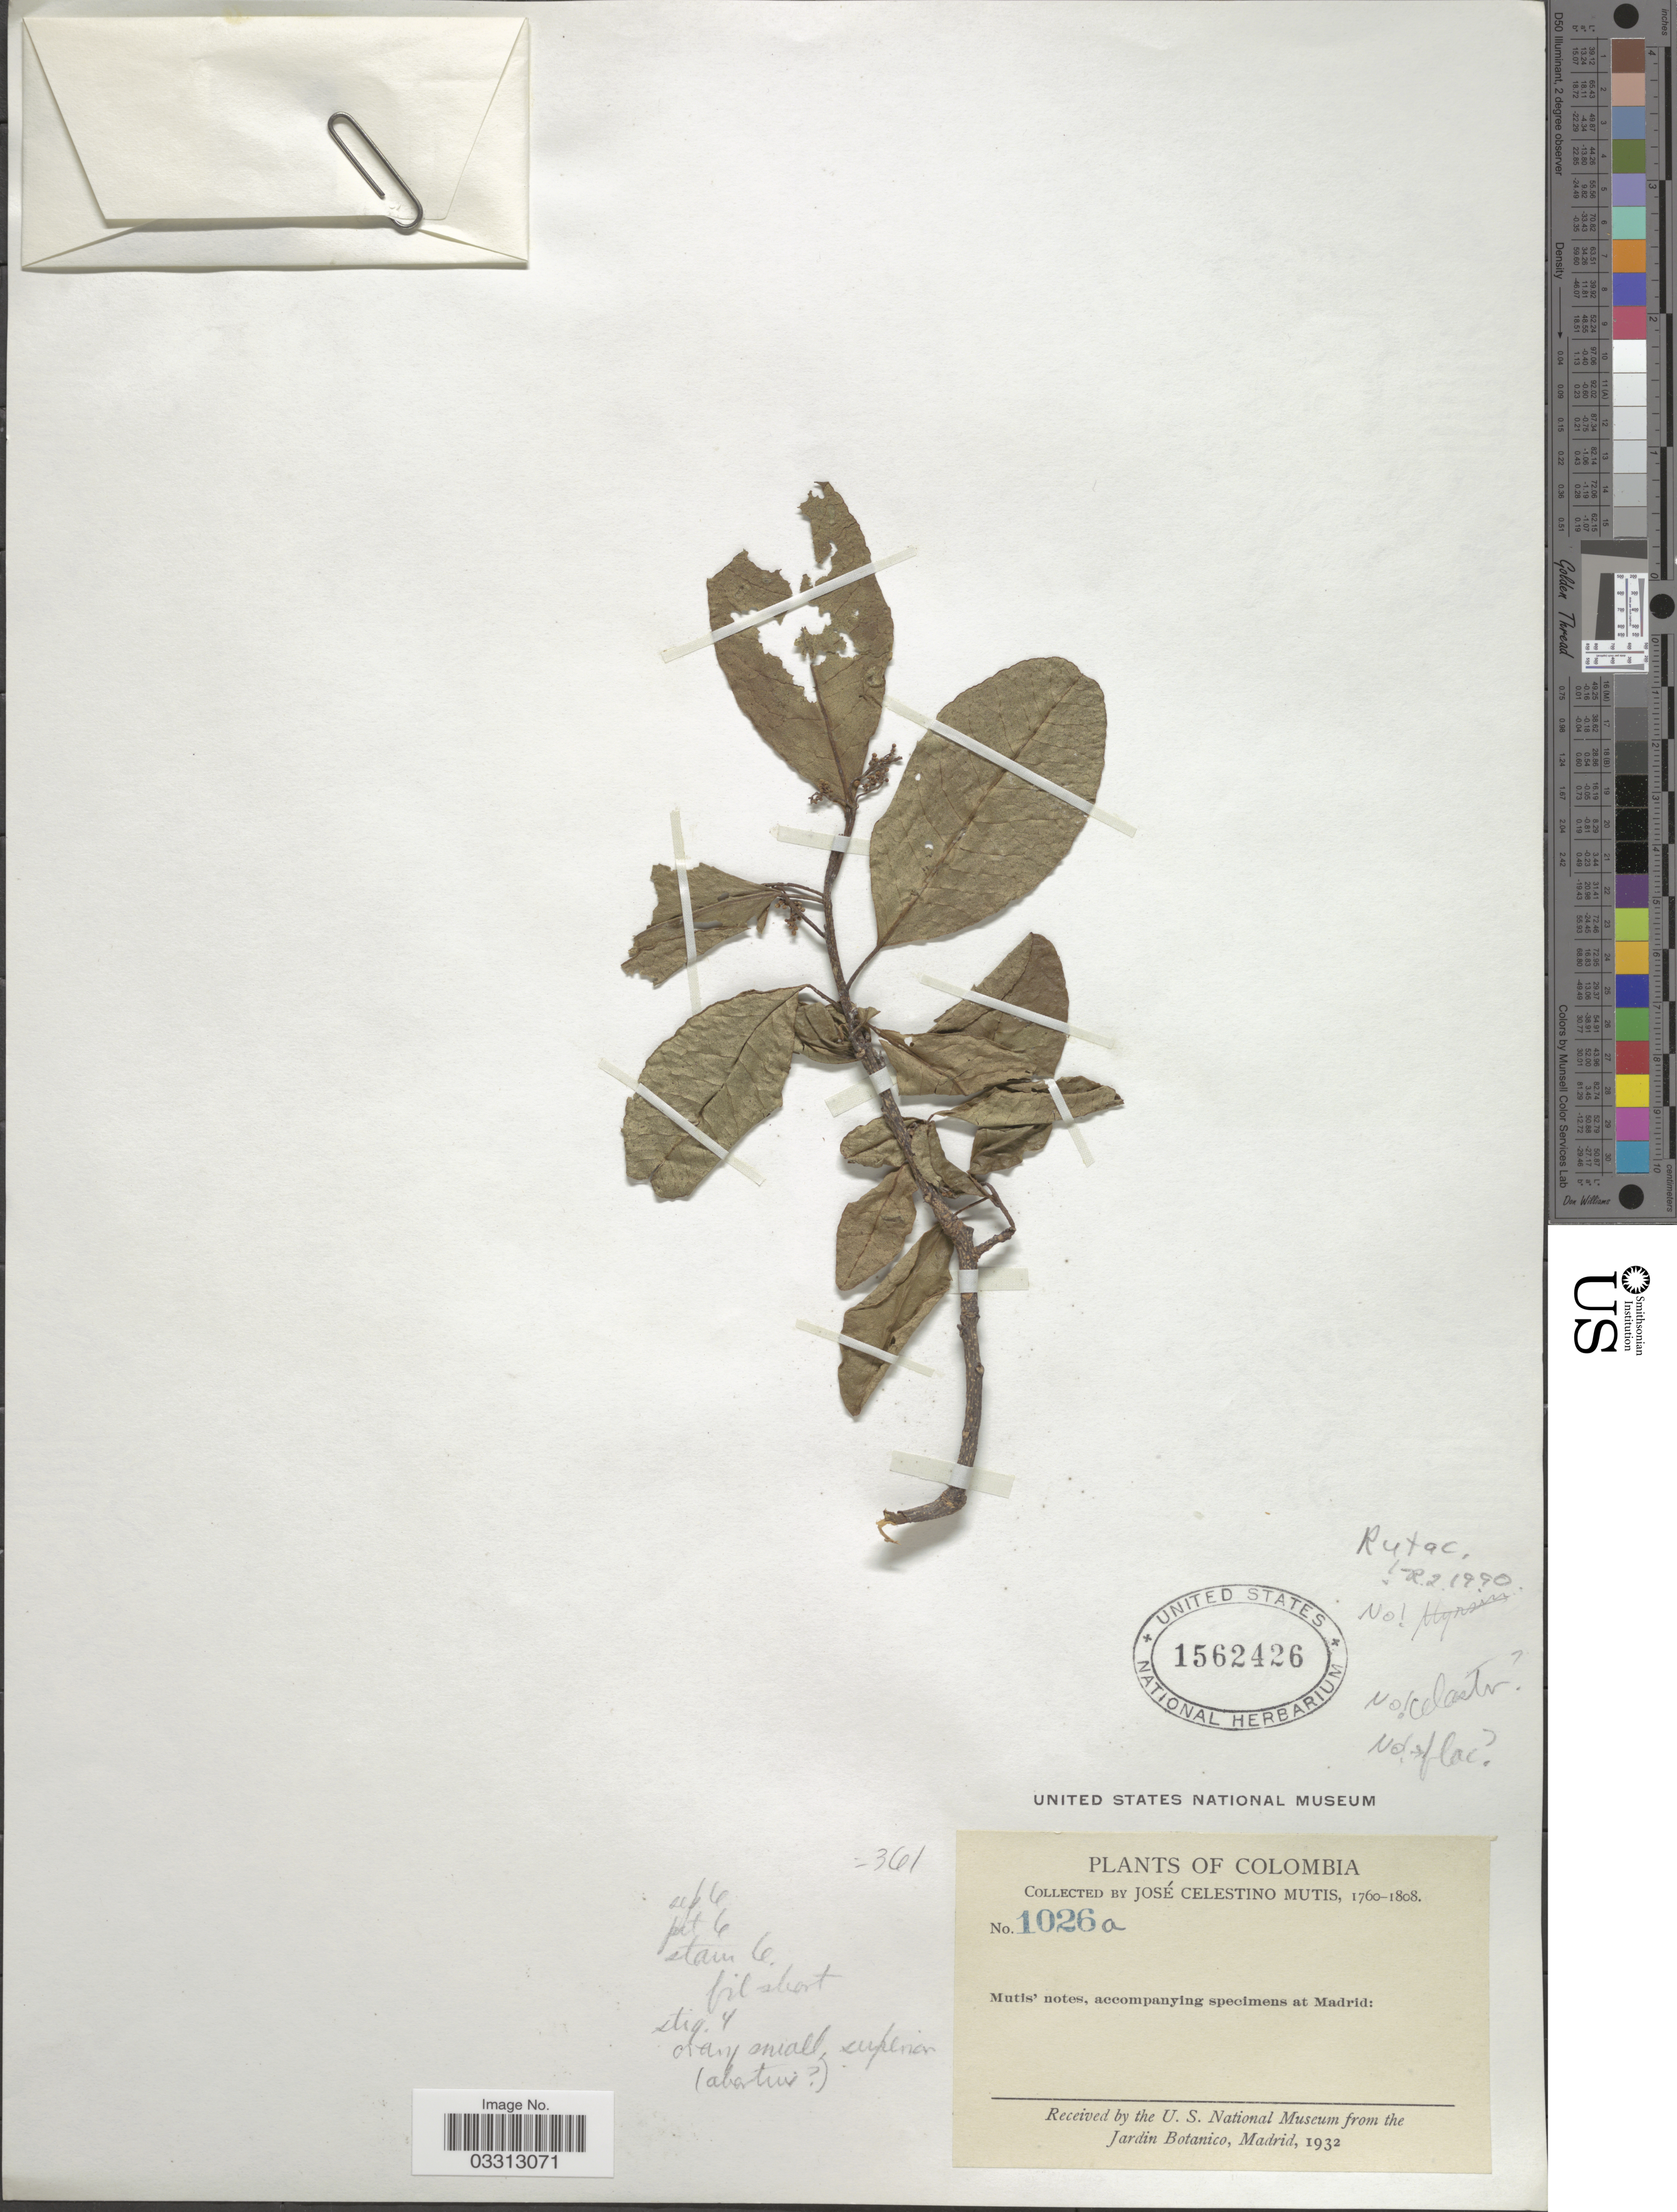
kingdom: Plantae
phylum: Tracheophyta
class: Magnoliopsida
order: Sapindales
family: Rutaceae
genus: Zanthoxylum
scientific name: Zanthoxylum schreberi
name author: (J.F. Gmel.) Reynel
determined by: Londoño-Echeverri, Y.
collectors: J. C. B. Mutis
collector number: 1026a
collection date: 1760/1808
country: Colombia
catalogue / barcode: US 1562426